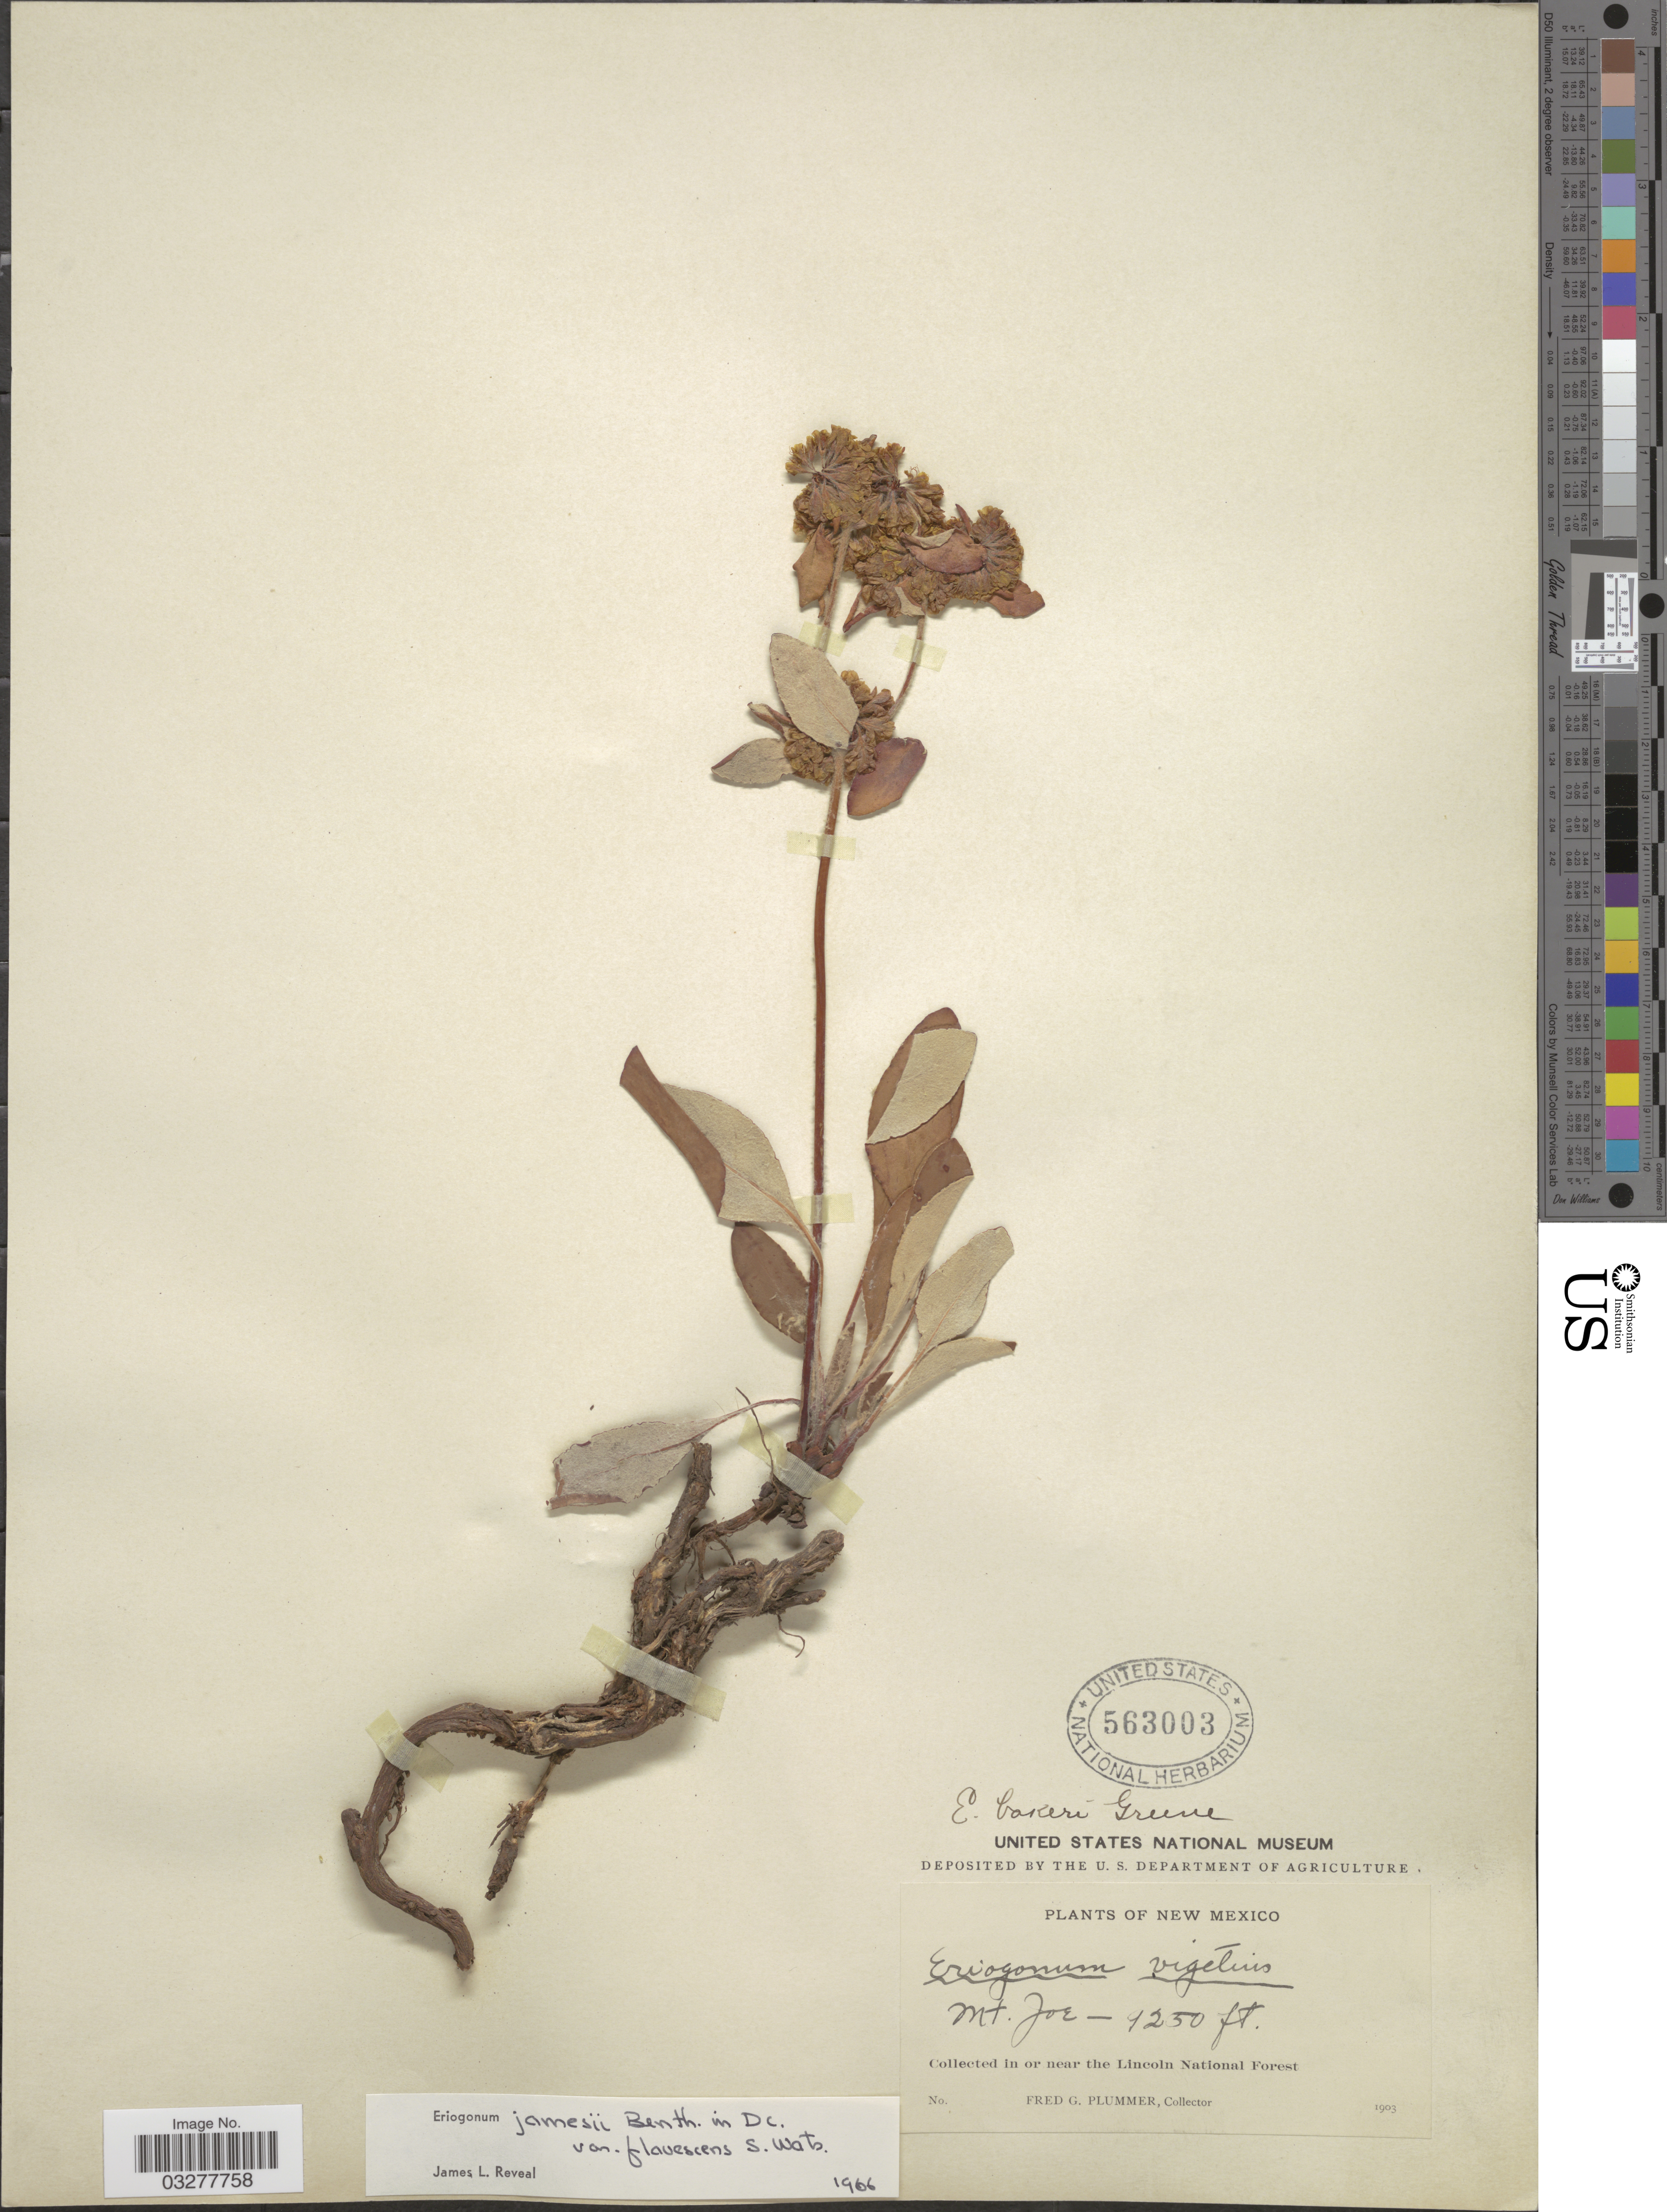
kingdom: Plantae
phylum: Tracheophyta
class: Magnoliopsida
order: Caryophyllales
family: Polygonaceae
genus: Eriogonum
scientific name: Eriogonum jamesii var. flavescens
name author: S. Watson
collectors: F. Plummer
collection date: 1903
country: United States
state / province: New Mexico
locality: Mt. Joe. In or near the Lincoln National Forest.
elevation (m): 2819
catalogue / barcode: US 563003